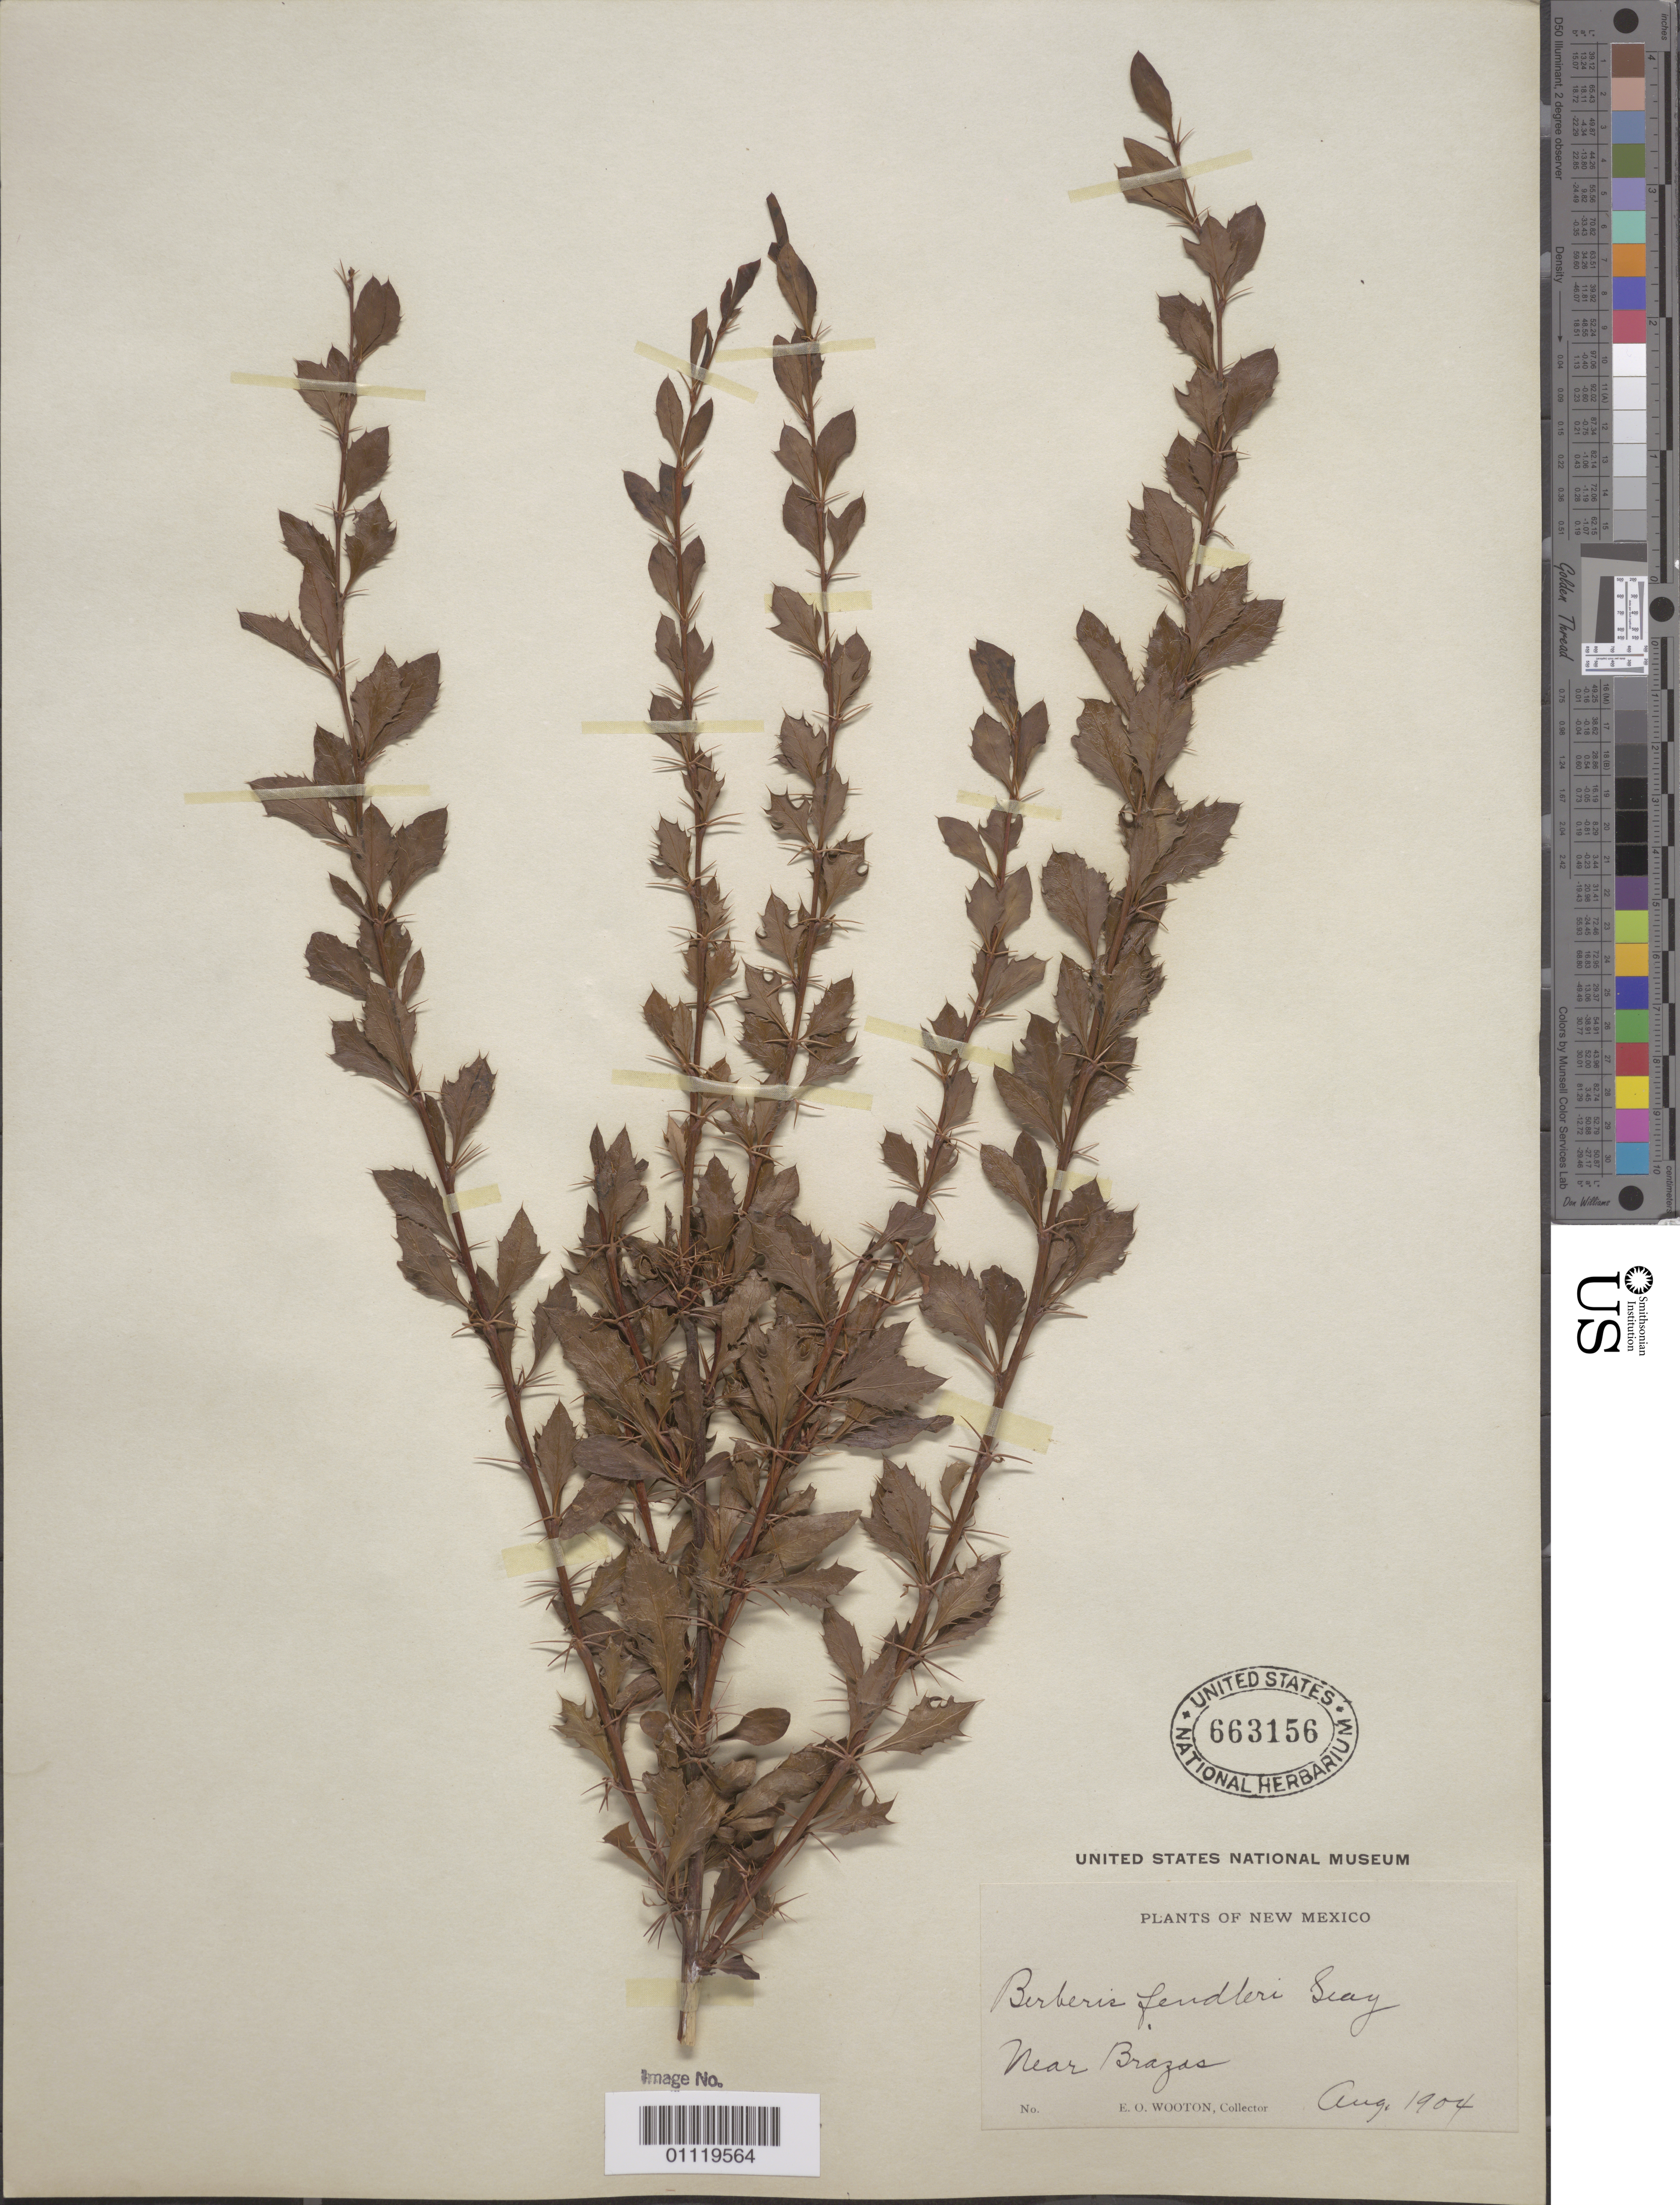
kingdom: Plantae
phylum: Tracheophyta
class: Magnoliopsida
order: Ranunculales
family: Berberidaceae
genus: Berberis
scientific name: Berberis fendleri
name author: A. Gray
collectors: E. O. Wooton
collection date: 1904-08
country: United States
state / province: New Mexico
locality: Near Brazas city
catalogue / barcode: US 663156